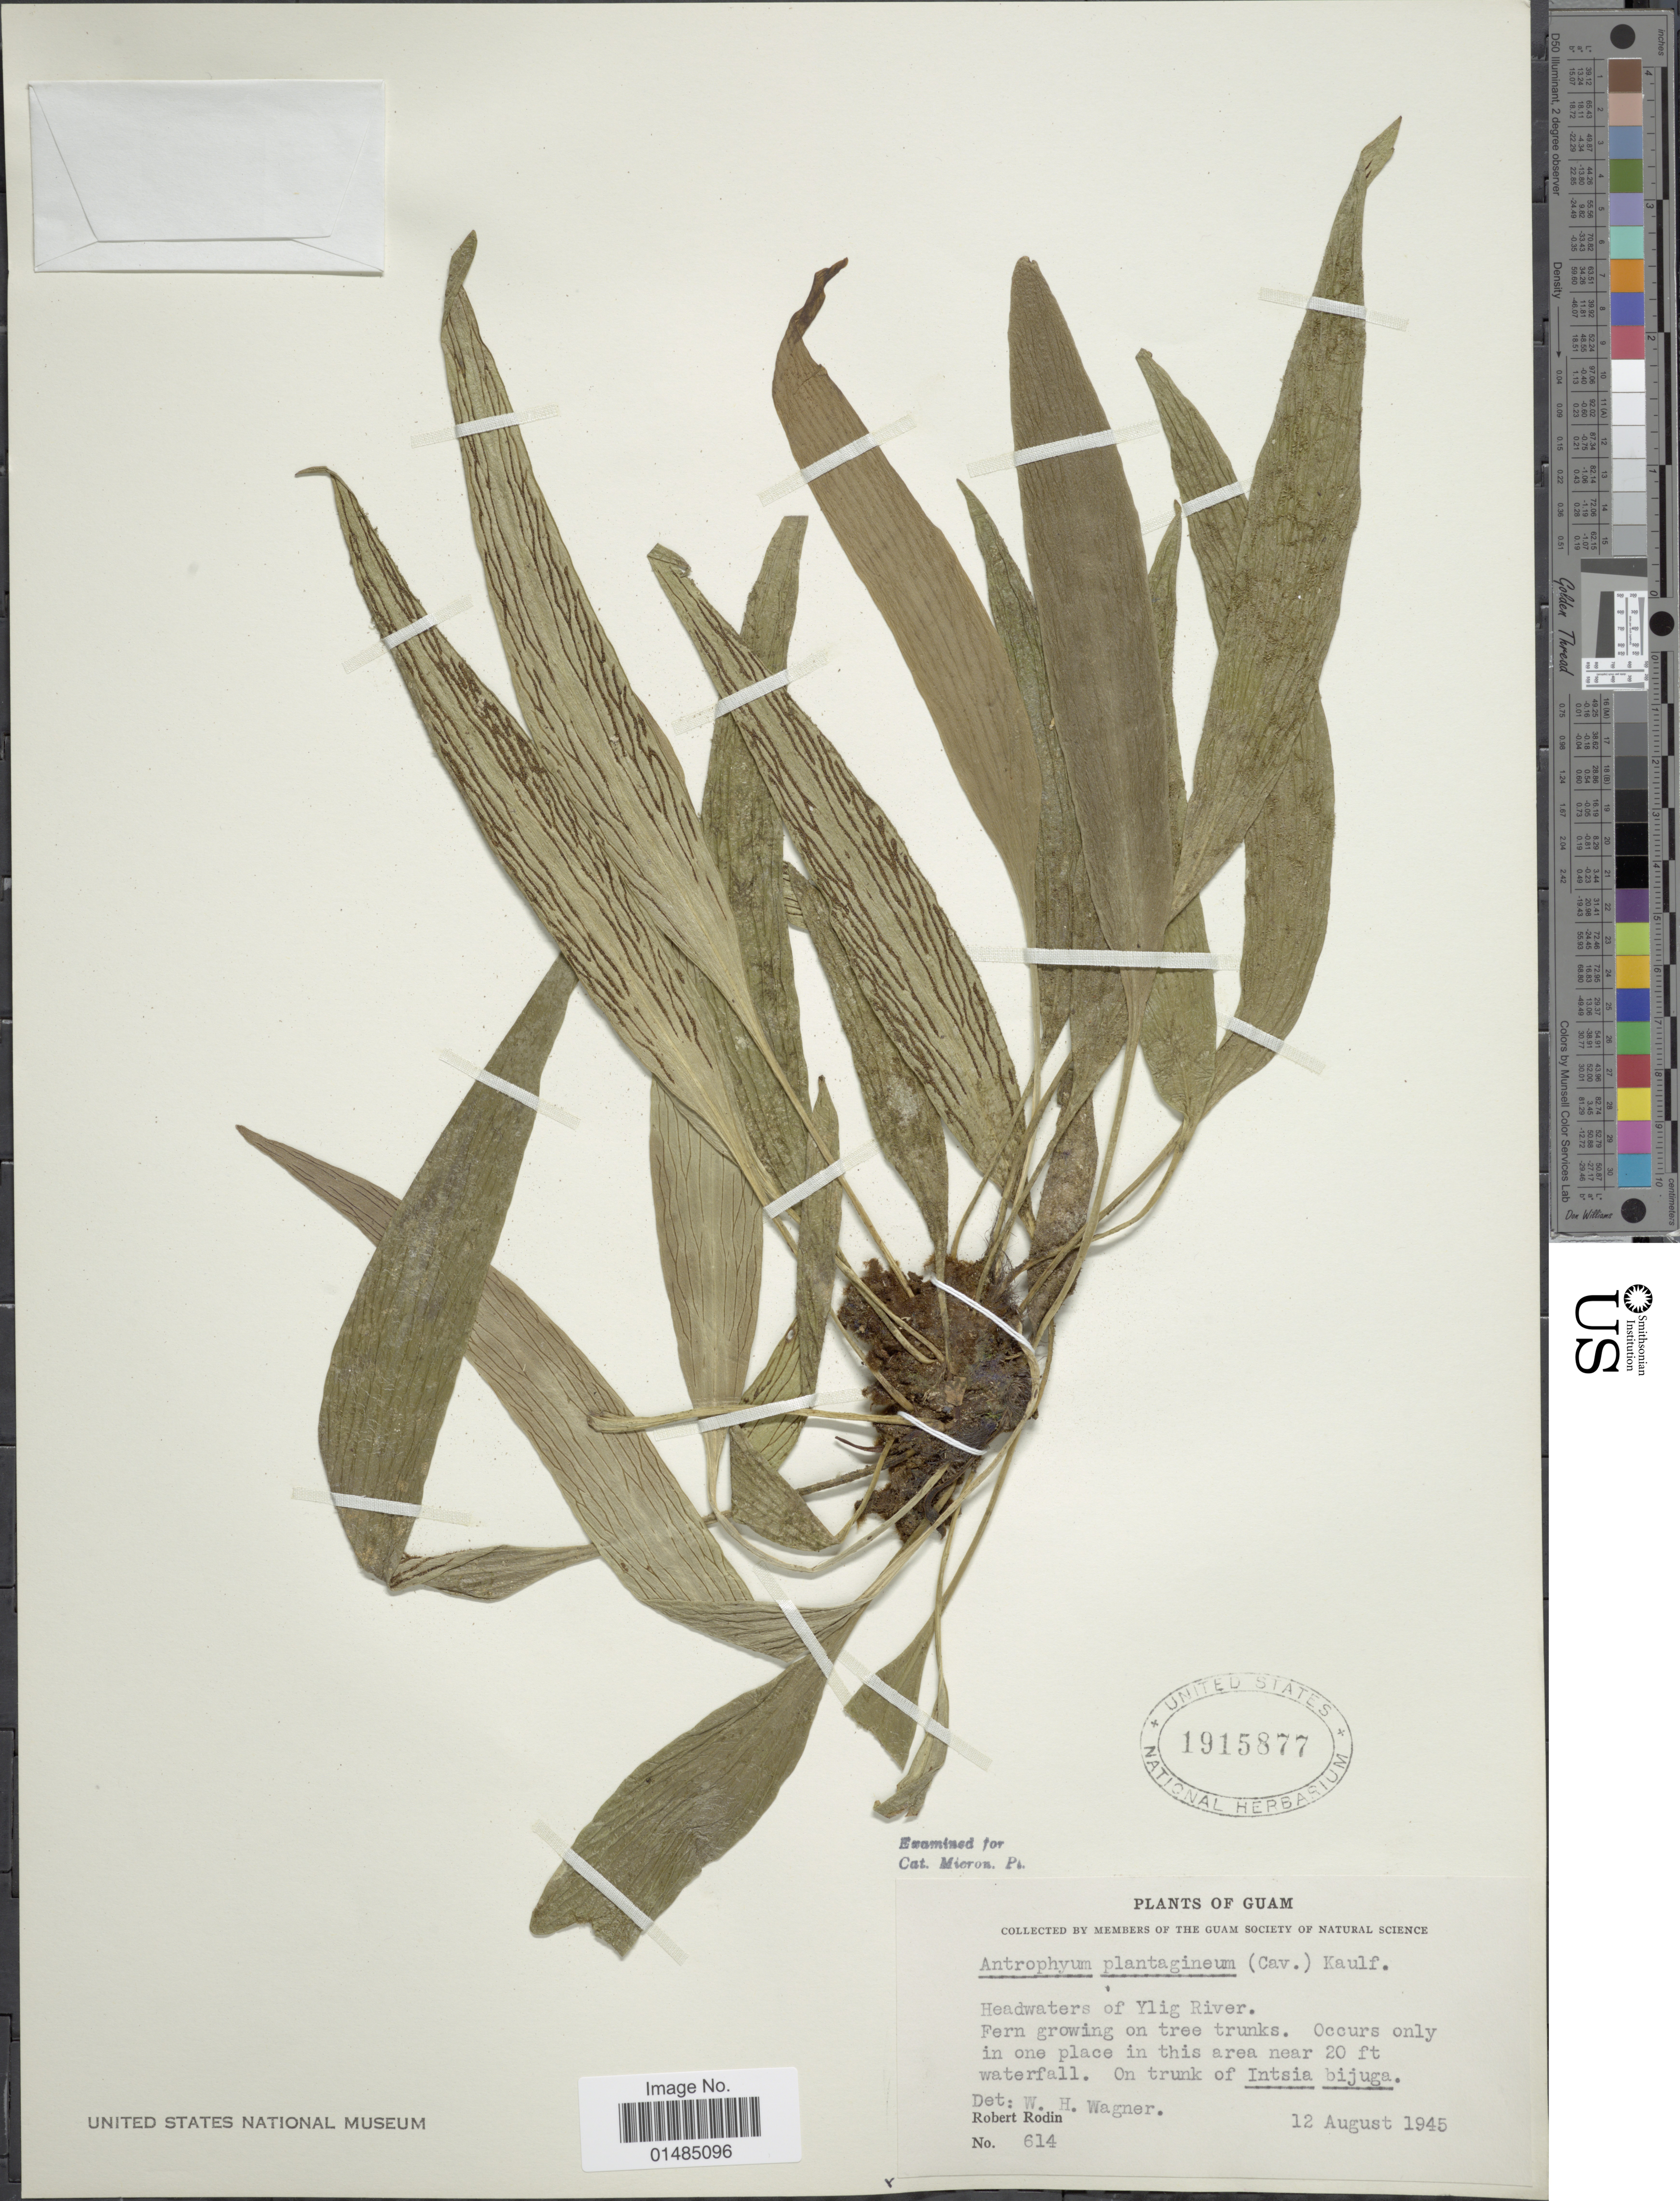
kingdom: Plantae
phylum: Tracheophyta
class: Polypodiopsida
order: Polypodiales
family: Pteridaceae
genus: Antrophyum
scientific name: Antrophyum plantagineum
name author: (Cav.) Kaulf.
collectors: R. Rodin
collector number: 614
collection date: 1945-08-12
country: Guam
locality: Headwaters of Ylig River.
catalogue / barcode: US 1915877